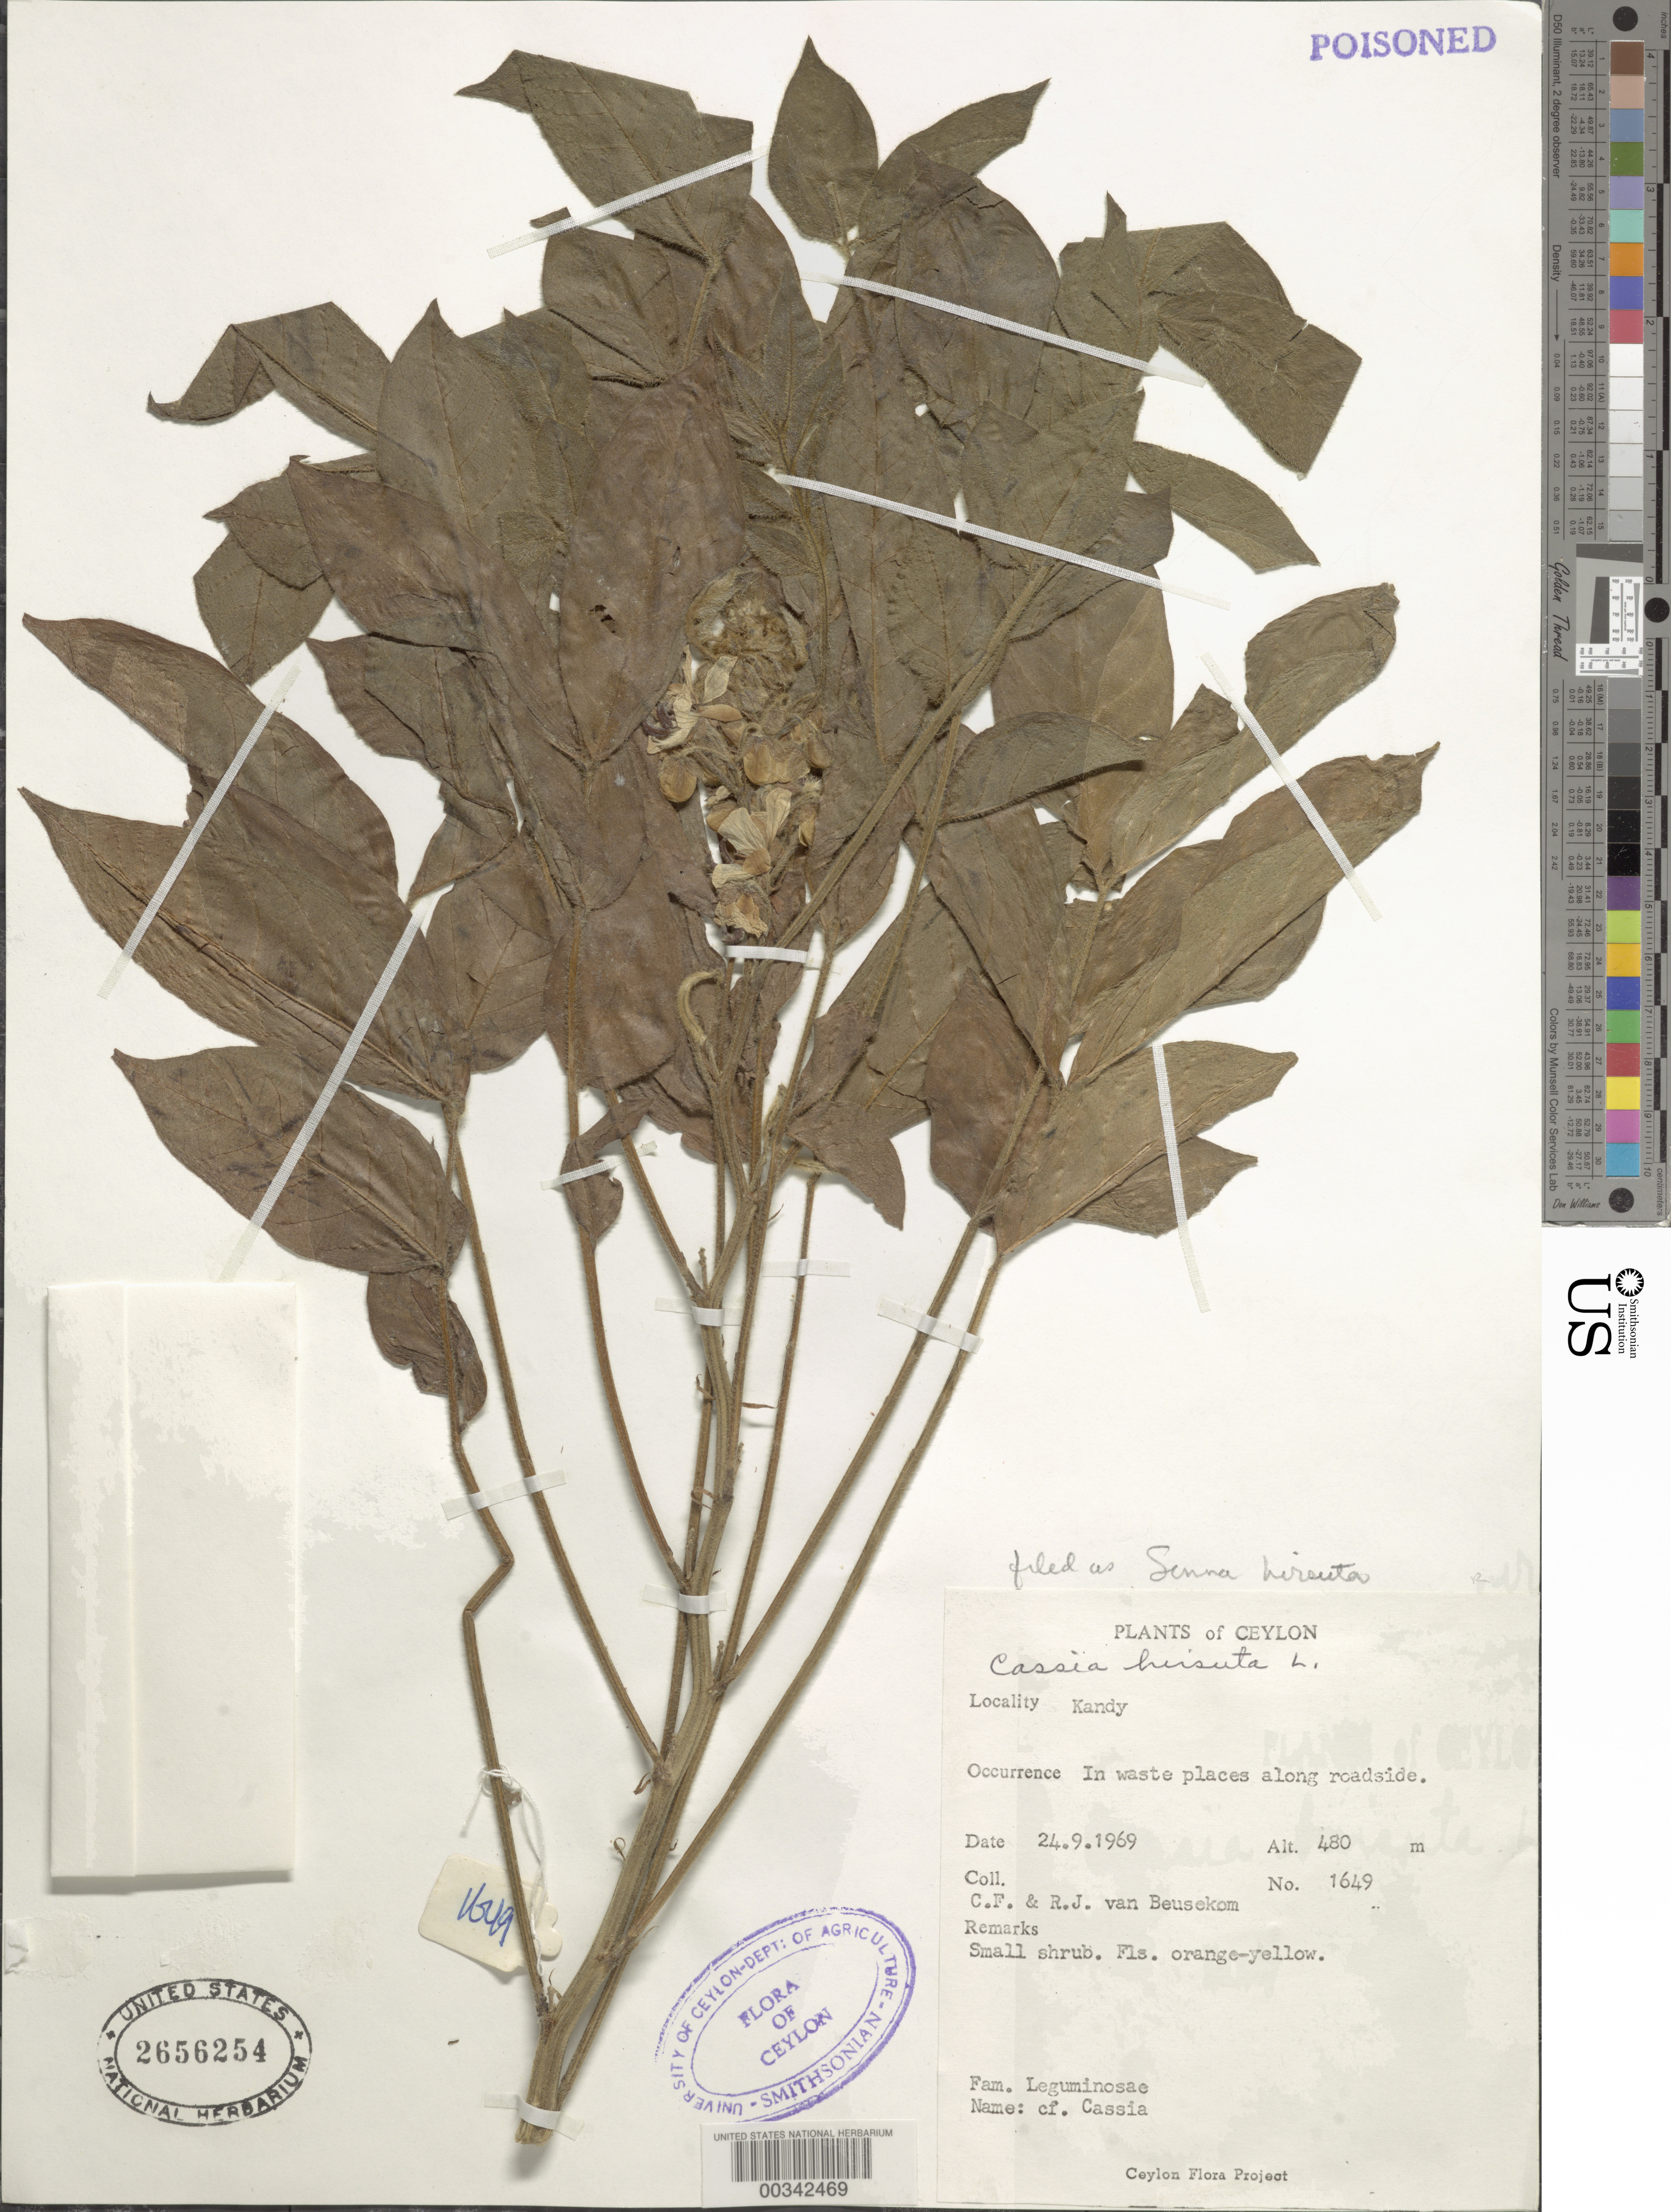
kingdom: Plantae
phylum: Tracheophyta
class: Magnoliopsida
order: Fabales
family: Fabaceae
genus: Senna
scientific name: Senna hirsuta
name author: (L.) H.S. Irwin & Barneby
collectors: C. F. Beusekom & R. Beusekom-Osinga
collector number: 1649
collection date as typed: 24 Sep 1969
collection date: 1969-09-24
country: Sri Lanka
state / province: Central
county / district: Kandy Dist.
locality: Kandy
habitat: In waste places along roadside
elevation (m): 480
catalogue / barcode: US 2656254